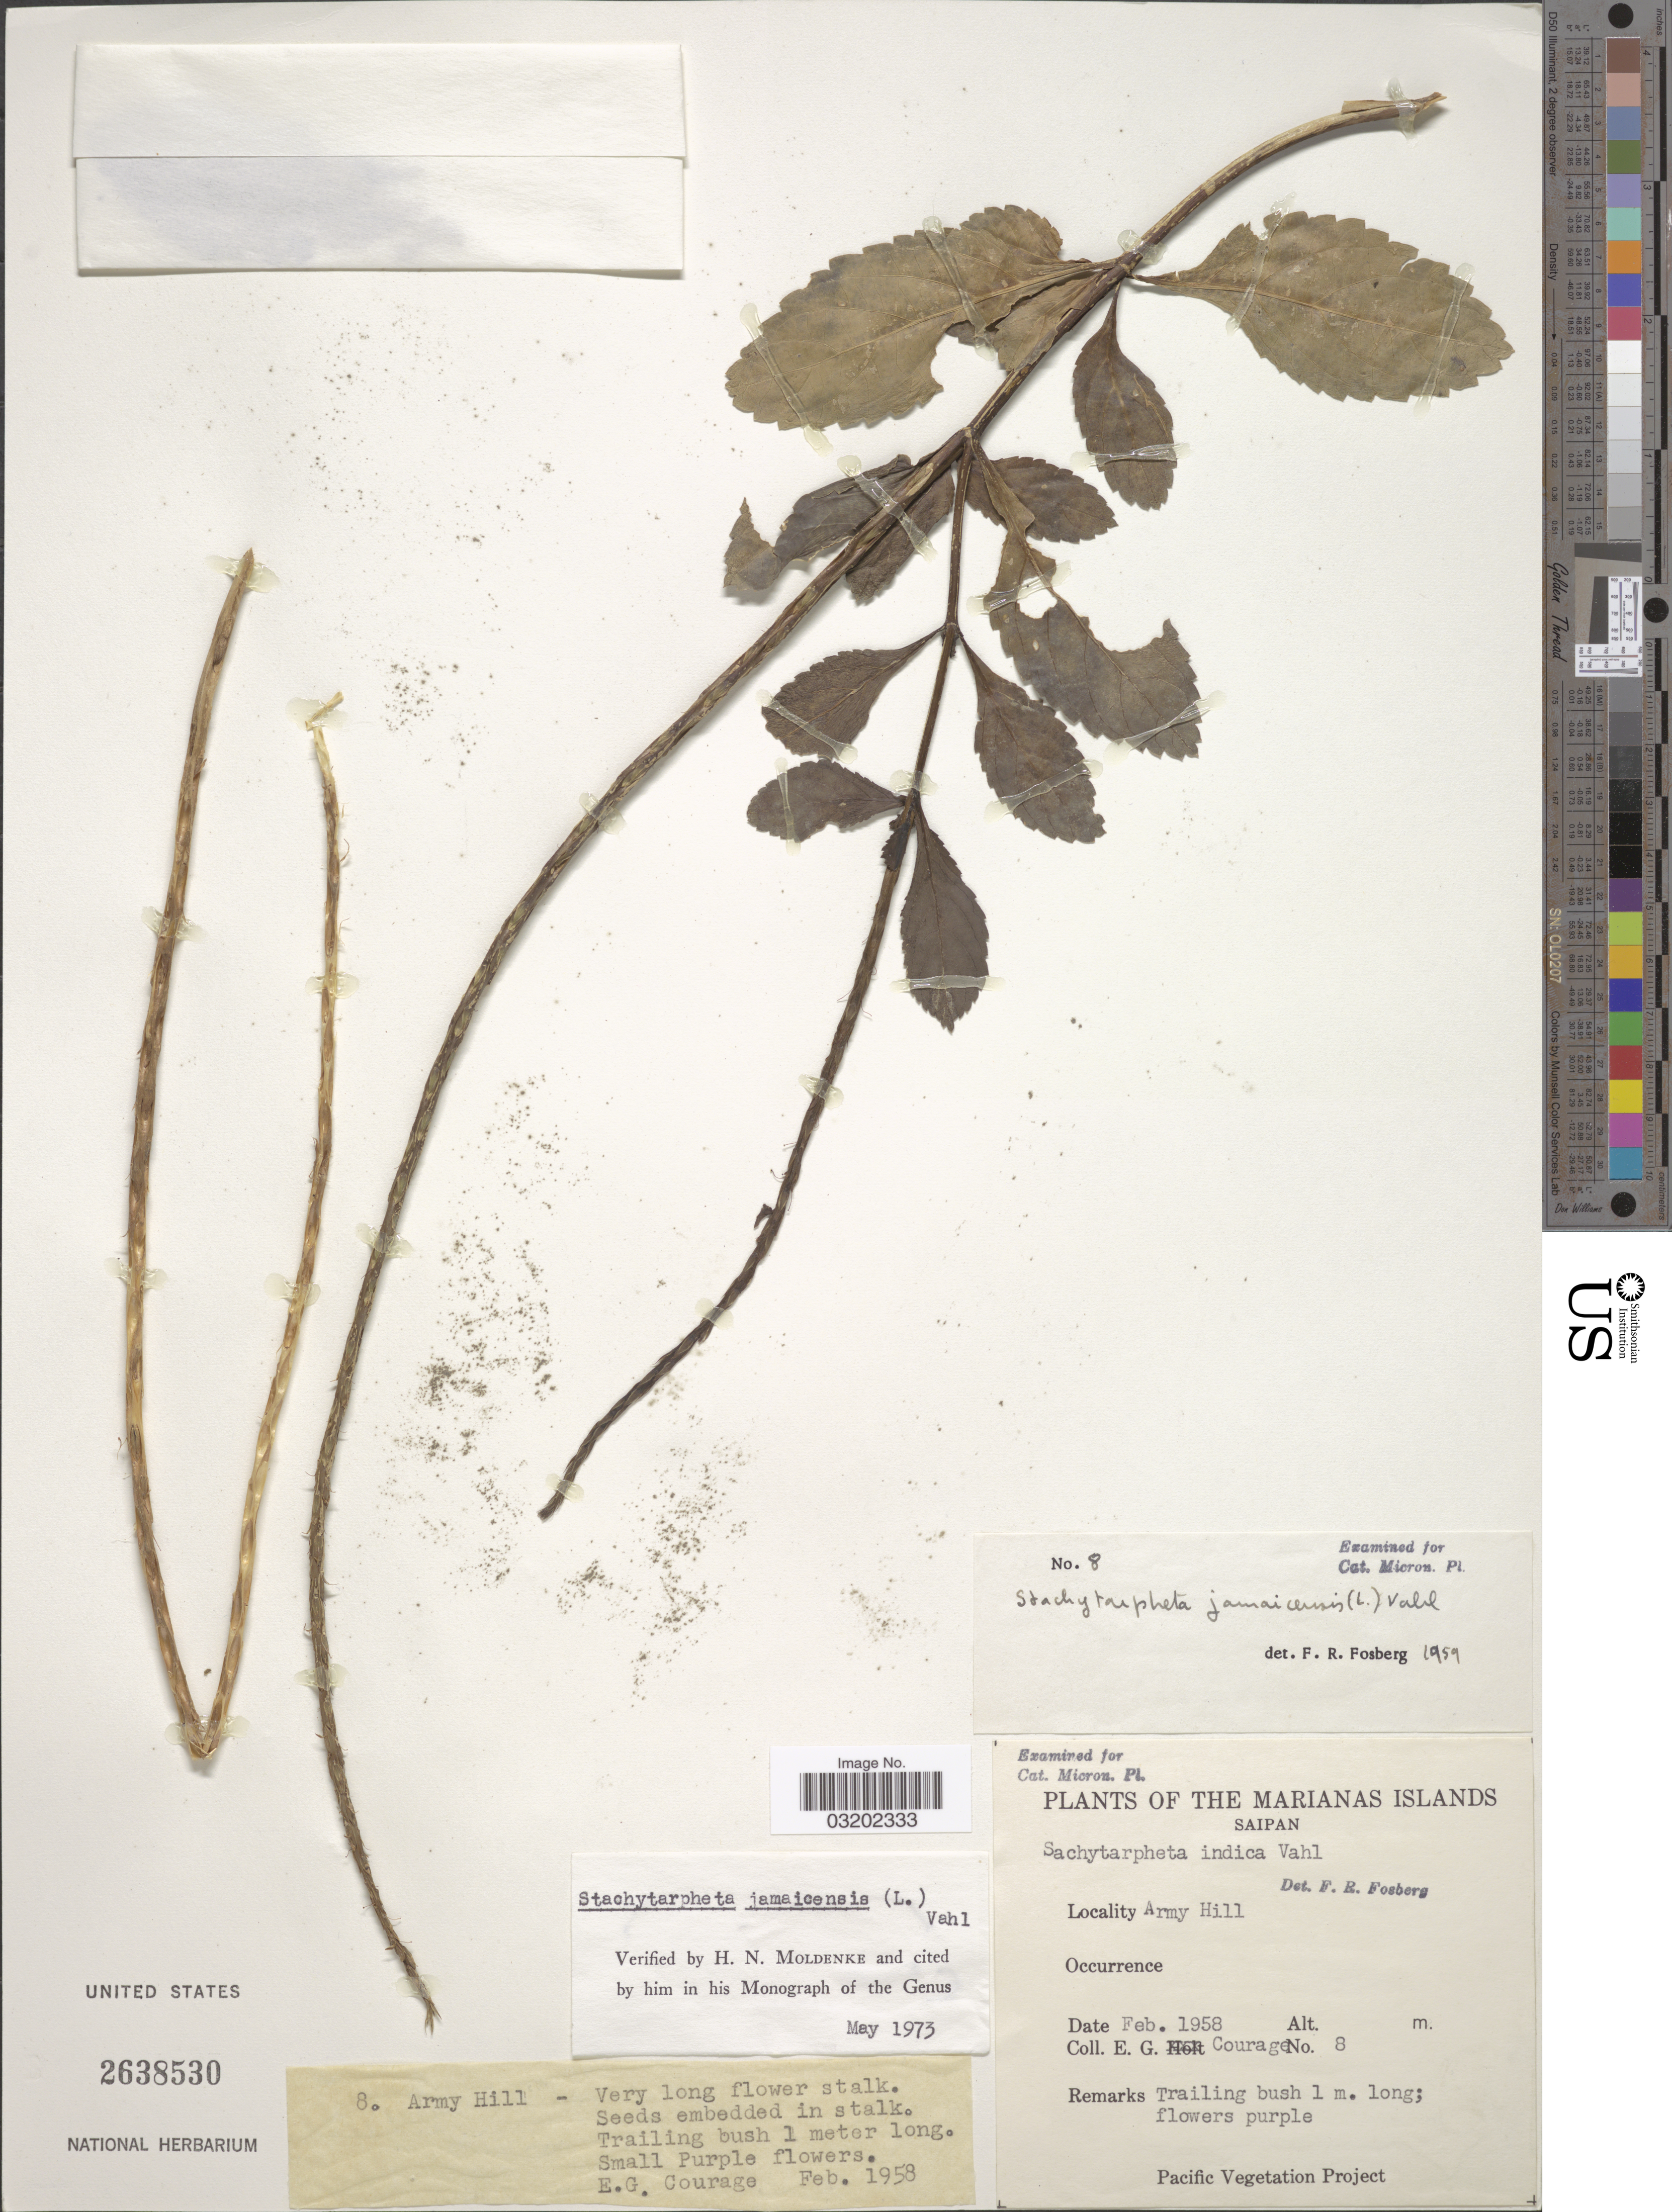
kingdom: Plantae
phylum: Tracheophyta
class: Magnoliopsida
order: Lamiales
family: Verbenaceae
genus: Stachytarpheta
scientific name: Stachytarpheta jamaicensis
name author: (L.) Vahl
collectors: E. Courage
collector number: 8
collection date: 1958-02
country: Northern Mariana Islands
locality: The Marianas Islands. Saipan. Army Hill.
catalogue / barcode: US 2638530